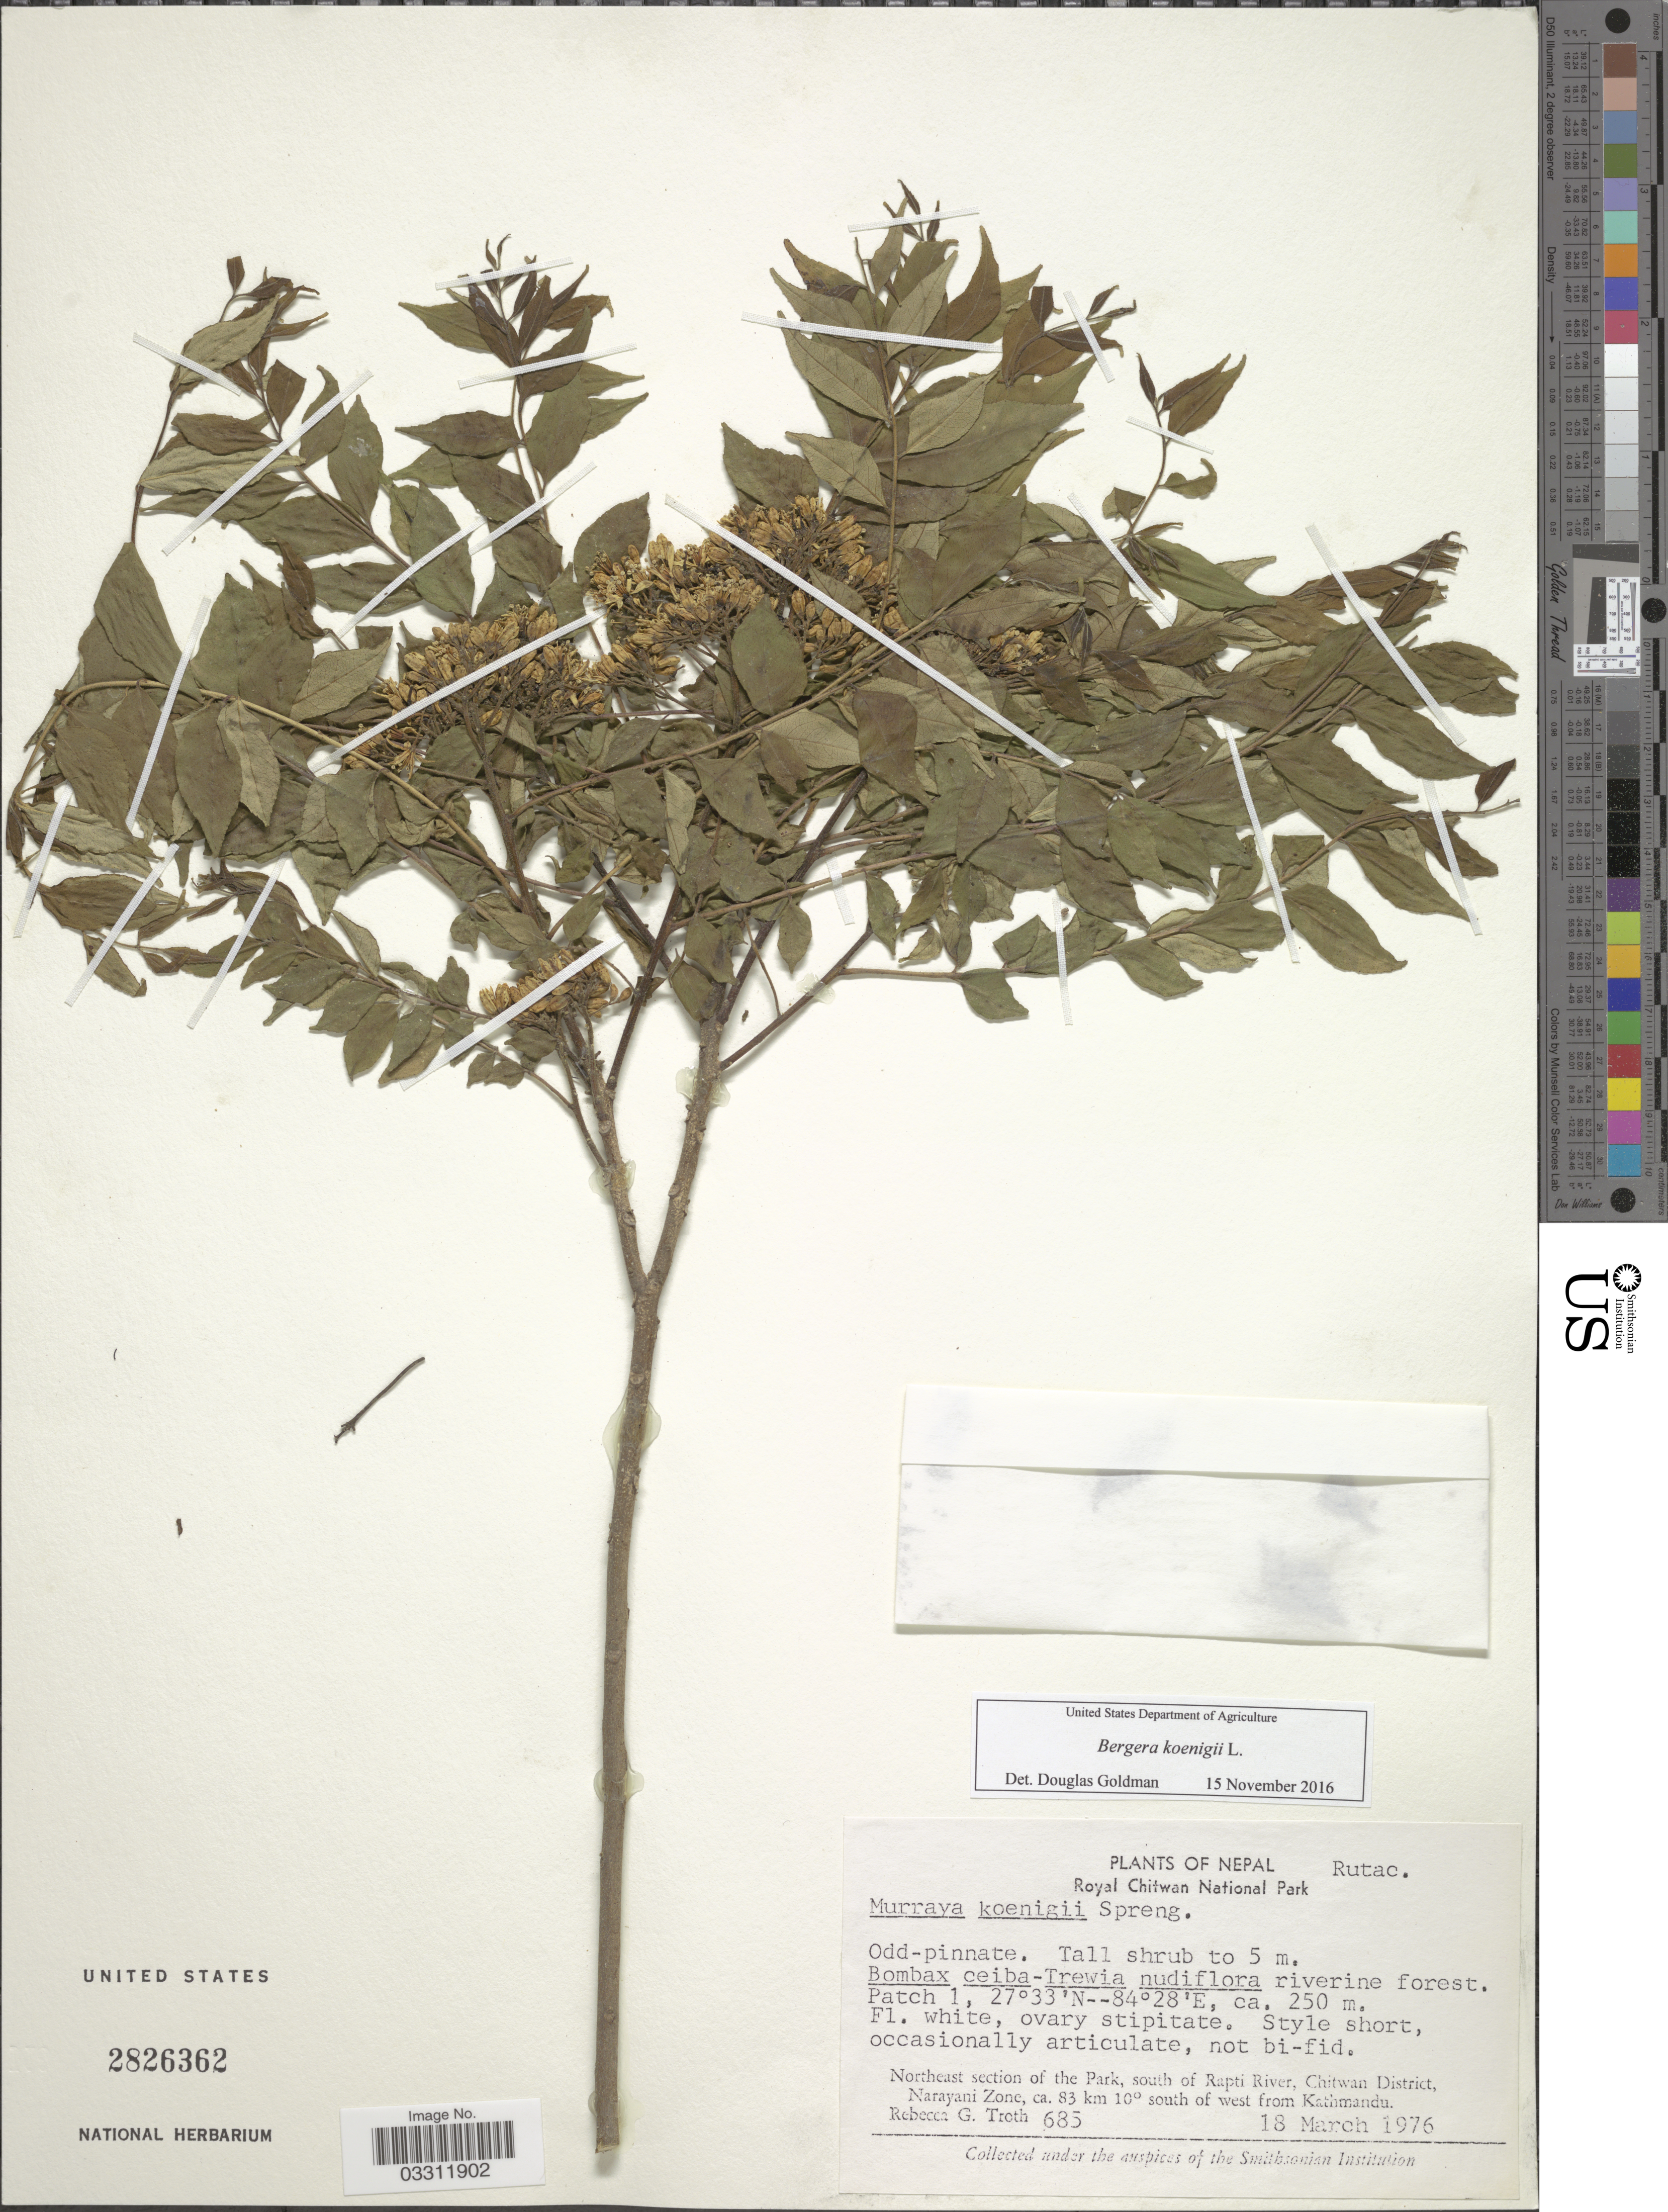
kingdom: Plantae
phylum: Tracheophyta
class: Magnoliopsida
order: Sapindales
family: Rutaceae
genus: Bergera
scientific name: Bergera koenigii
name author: L.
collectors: R. Troth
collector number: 685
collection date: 1976-03-18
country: Nepal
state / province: Narayani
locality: Royal Chitwan National Park. Northeast section of the Park, south of Rapti River, Chitwan District, Narayani Zone, ca. 83 km 10° south of west from Kathmandu. Patch 1.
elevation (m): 250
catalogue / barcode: US 2826362